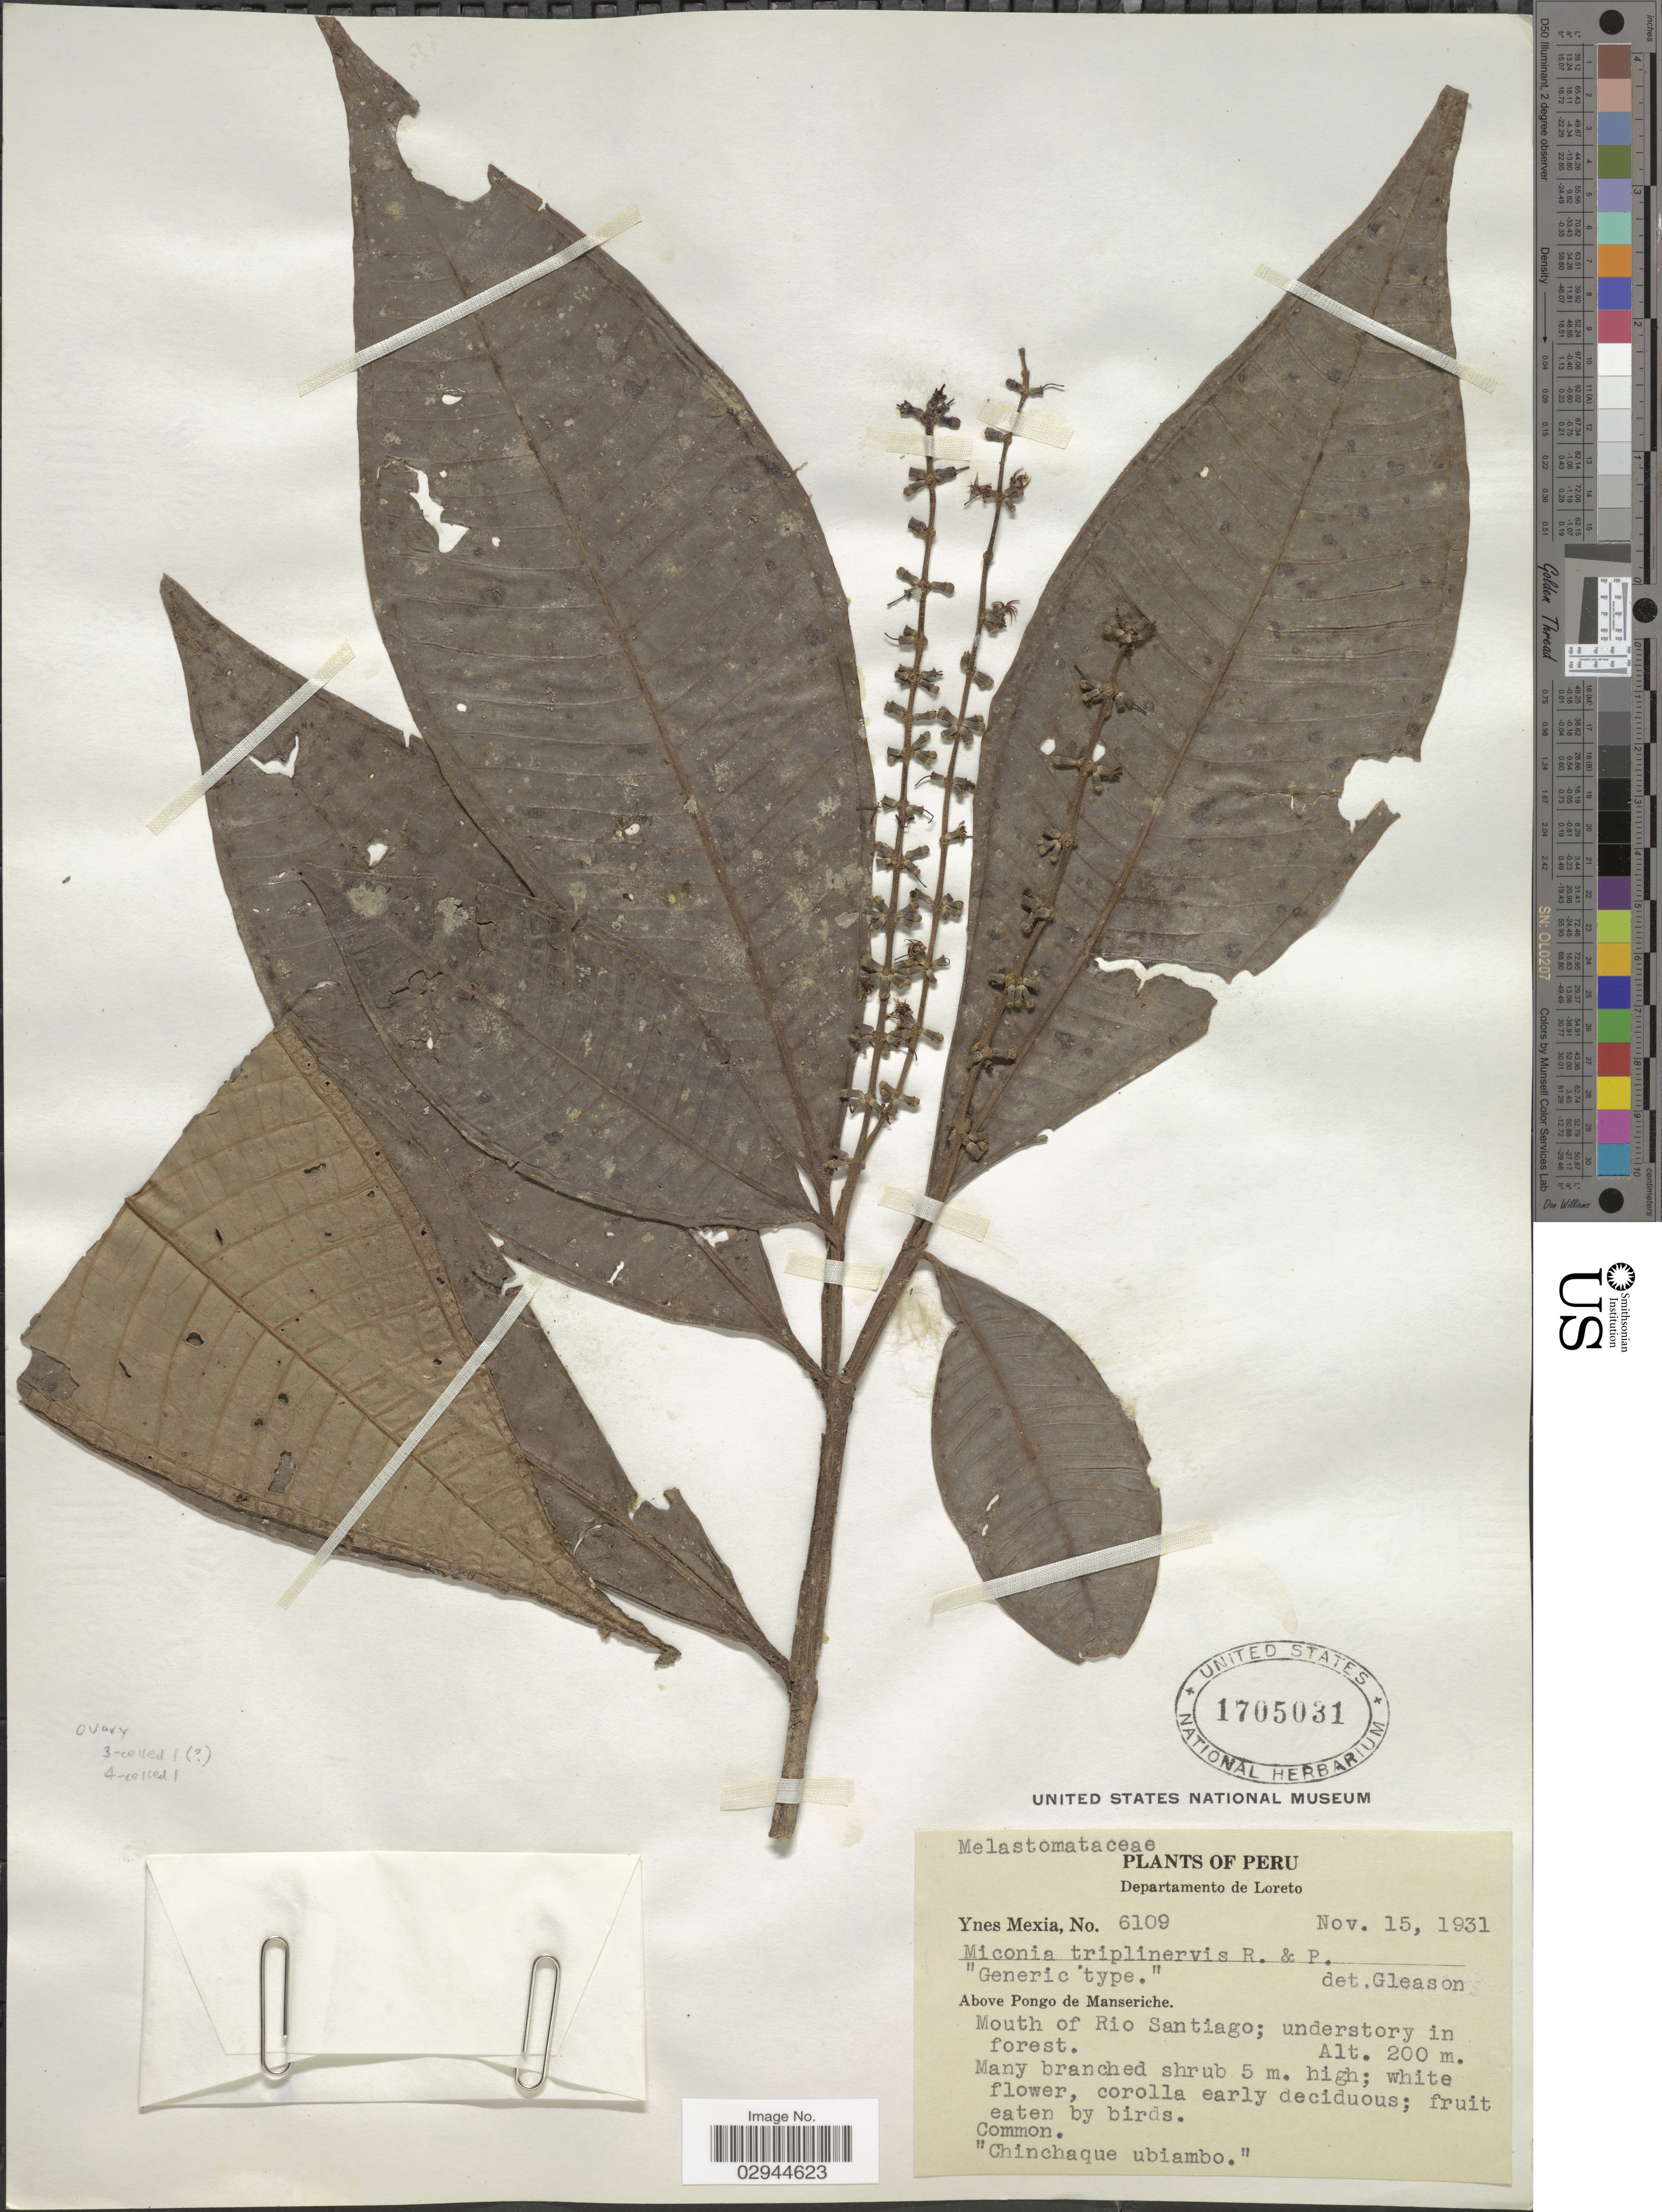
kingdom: Plantae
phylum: Tracheophyta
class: Magnoliopsida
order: Myrtales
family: Melastomataceae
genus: Miconia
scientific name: Miconia triplinervis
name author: Ruiz & Pav.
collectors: Y. Mexia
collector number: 6109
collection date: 1931-11-15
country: Peru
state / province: Loreto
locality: Departamento de Loreto, Above Pongo de Manseriche, Mouth of Rio Santiago.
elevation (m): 200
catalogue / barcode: US 1705031